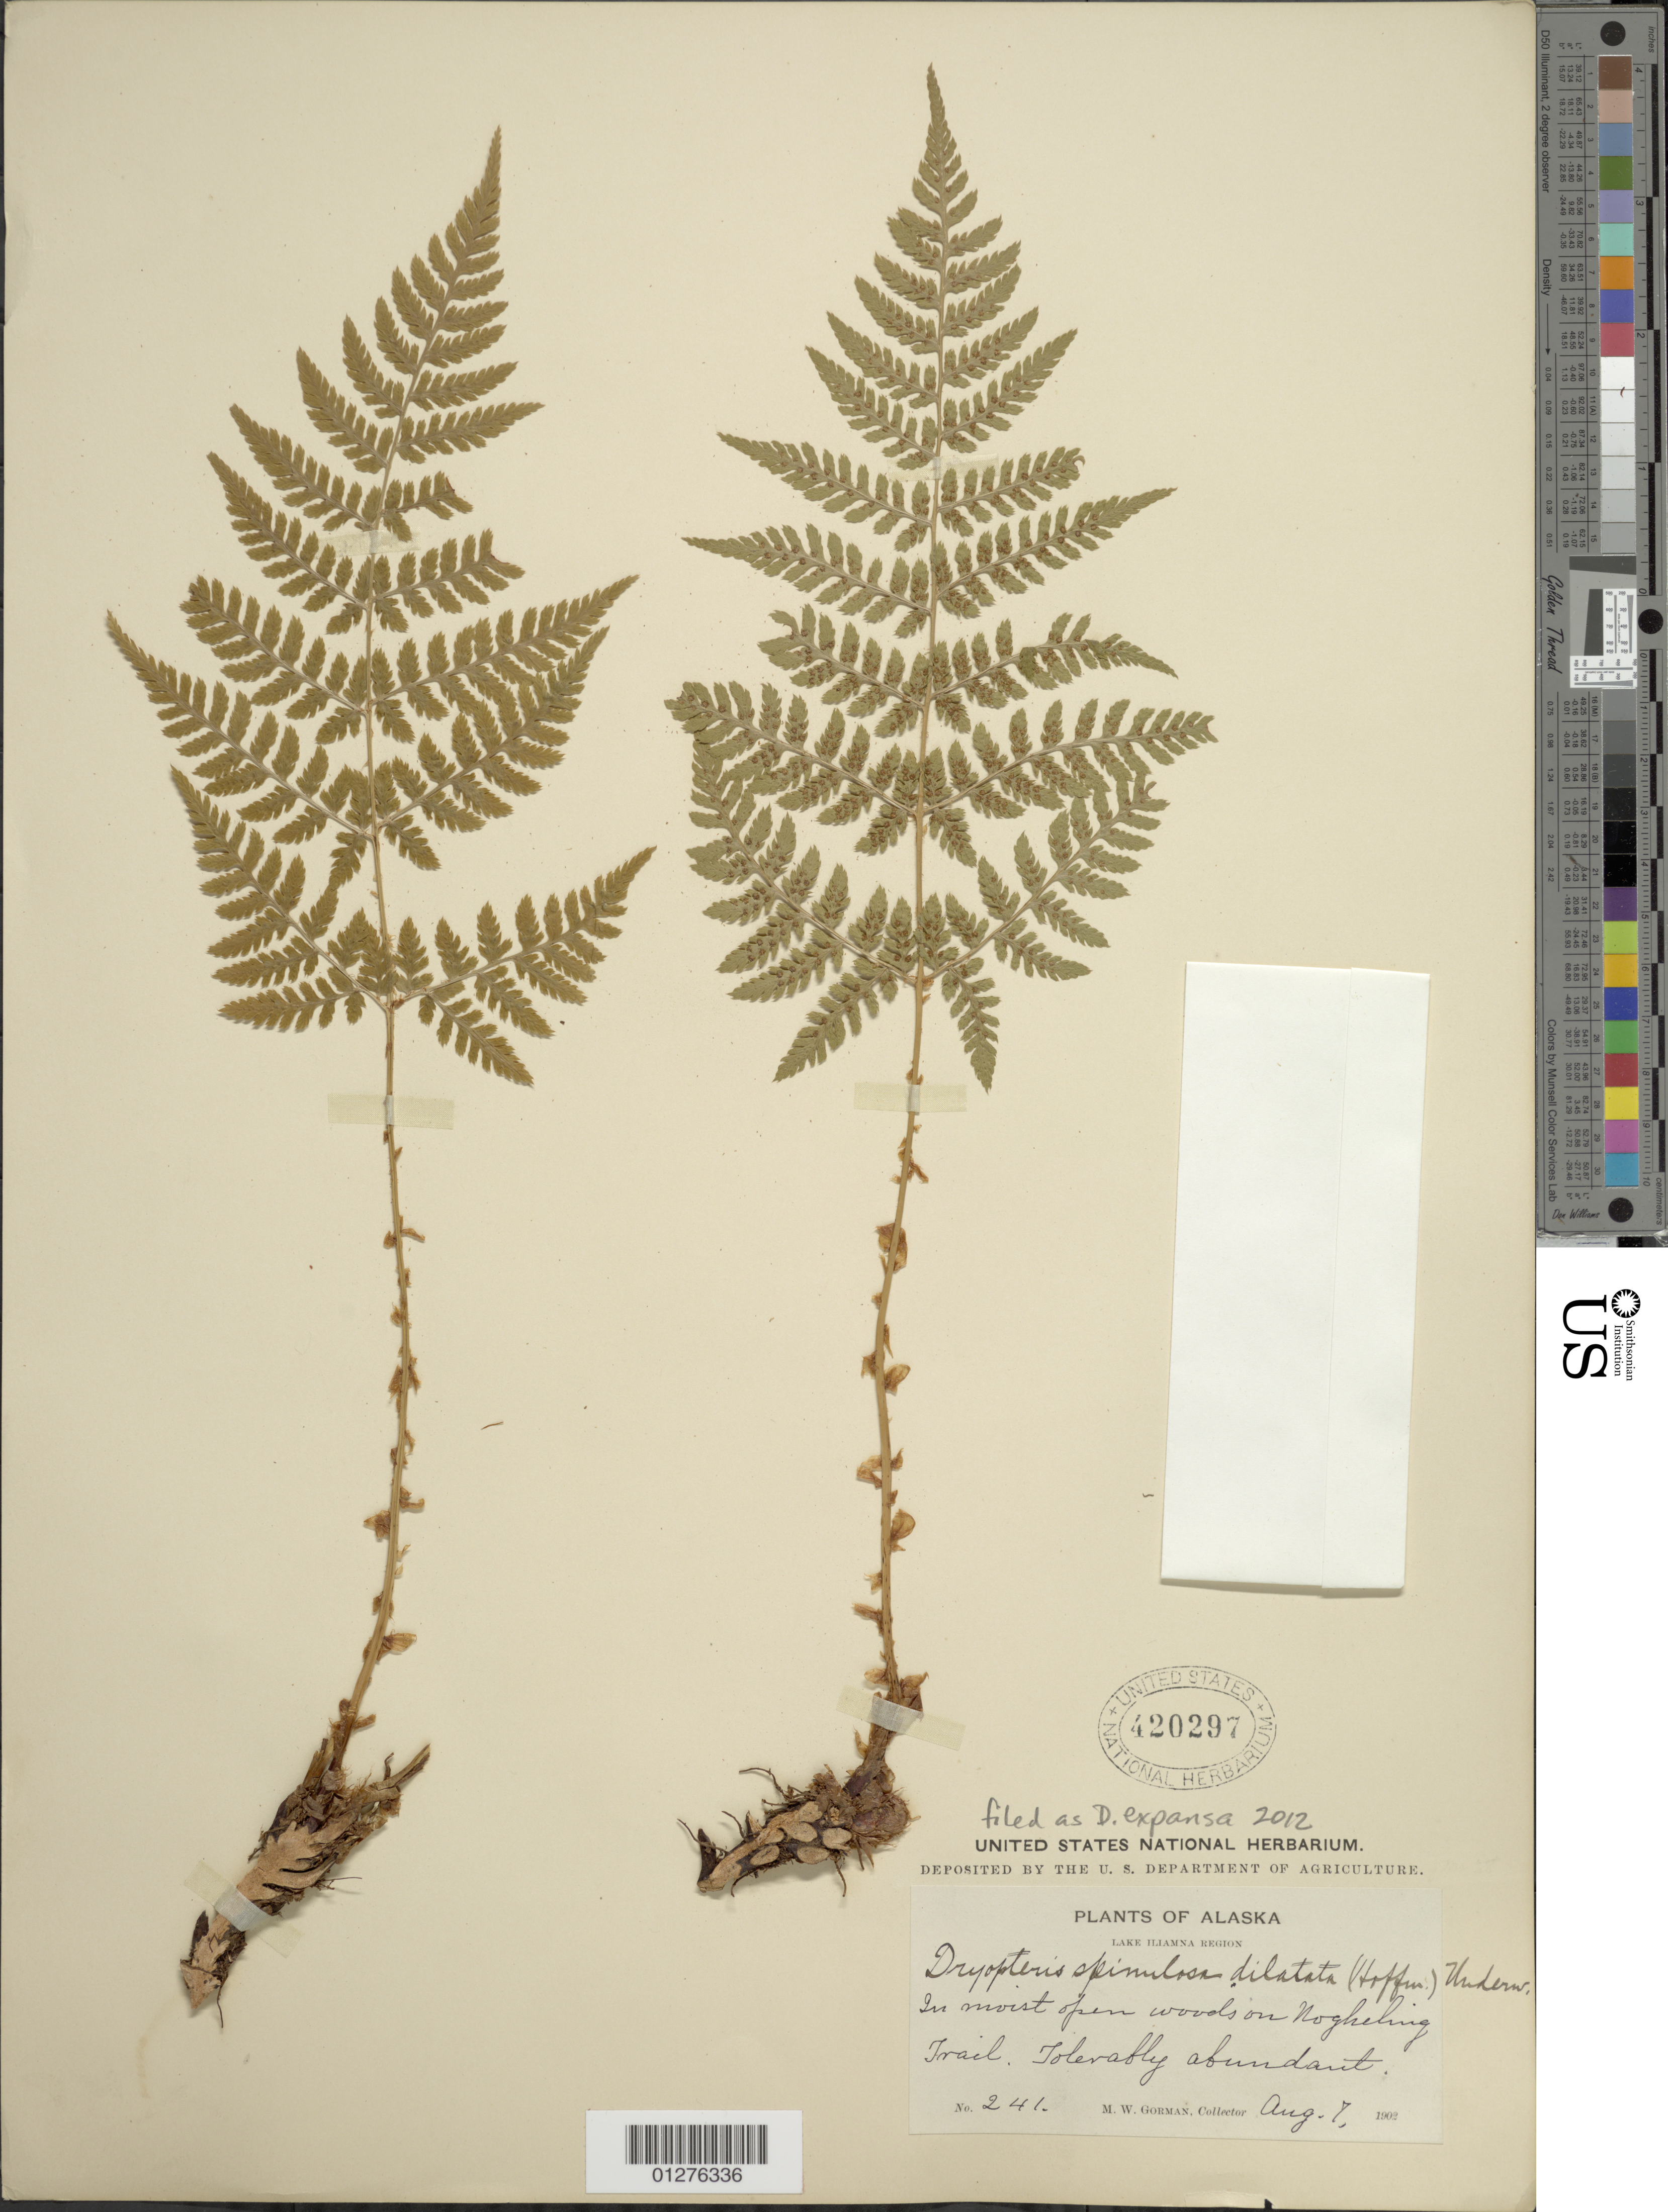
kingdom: Plantae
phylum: Tracheophyta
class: Polypodiopsida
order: Polypodiales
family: Dryopteridaceae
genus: Dryopteris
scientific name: Dryopteris expansa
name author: (C. Presl) Fraser-Jenk. & Jermy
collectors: M. W. Gorman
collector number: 241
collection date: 1902-08-07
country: United States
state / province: Alaska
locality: Nogheling Trail .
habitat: In moist open woods.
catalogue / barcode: US 420297